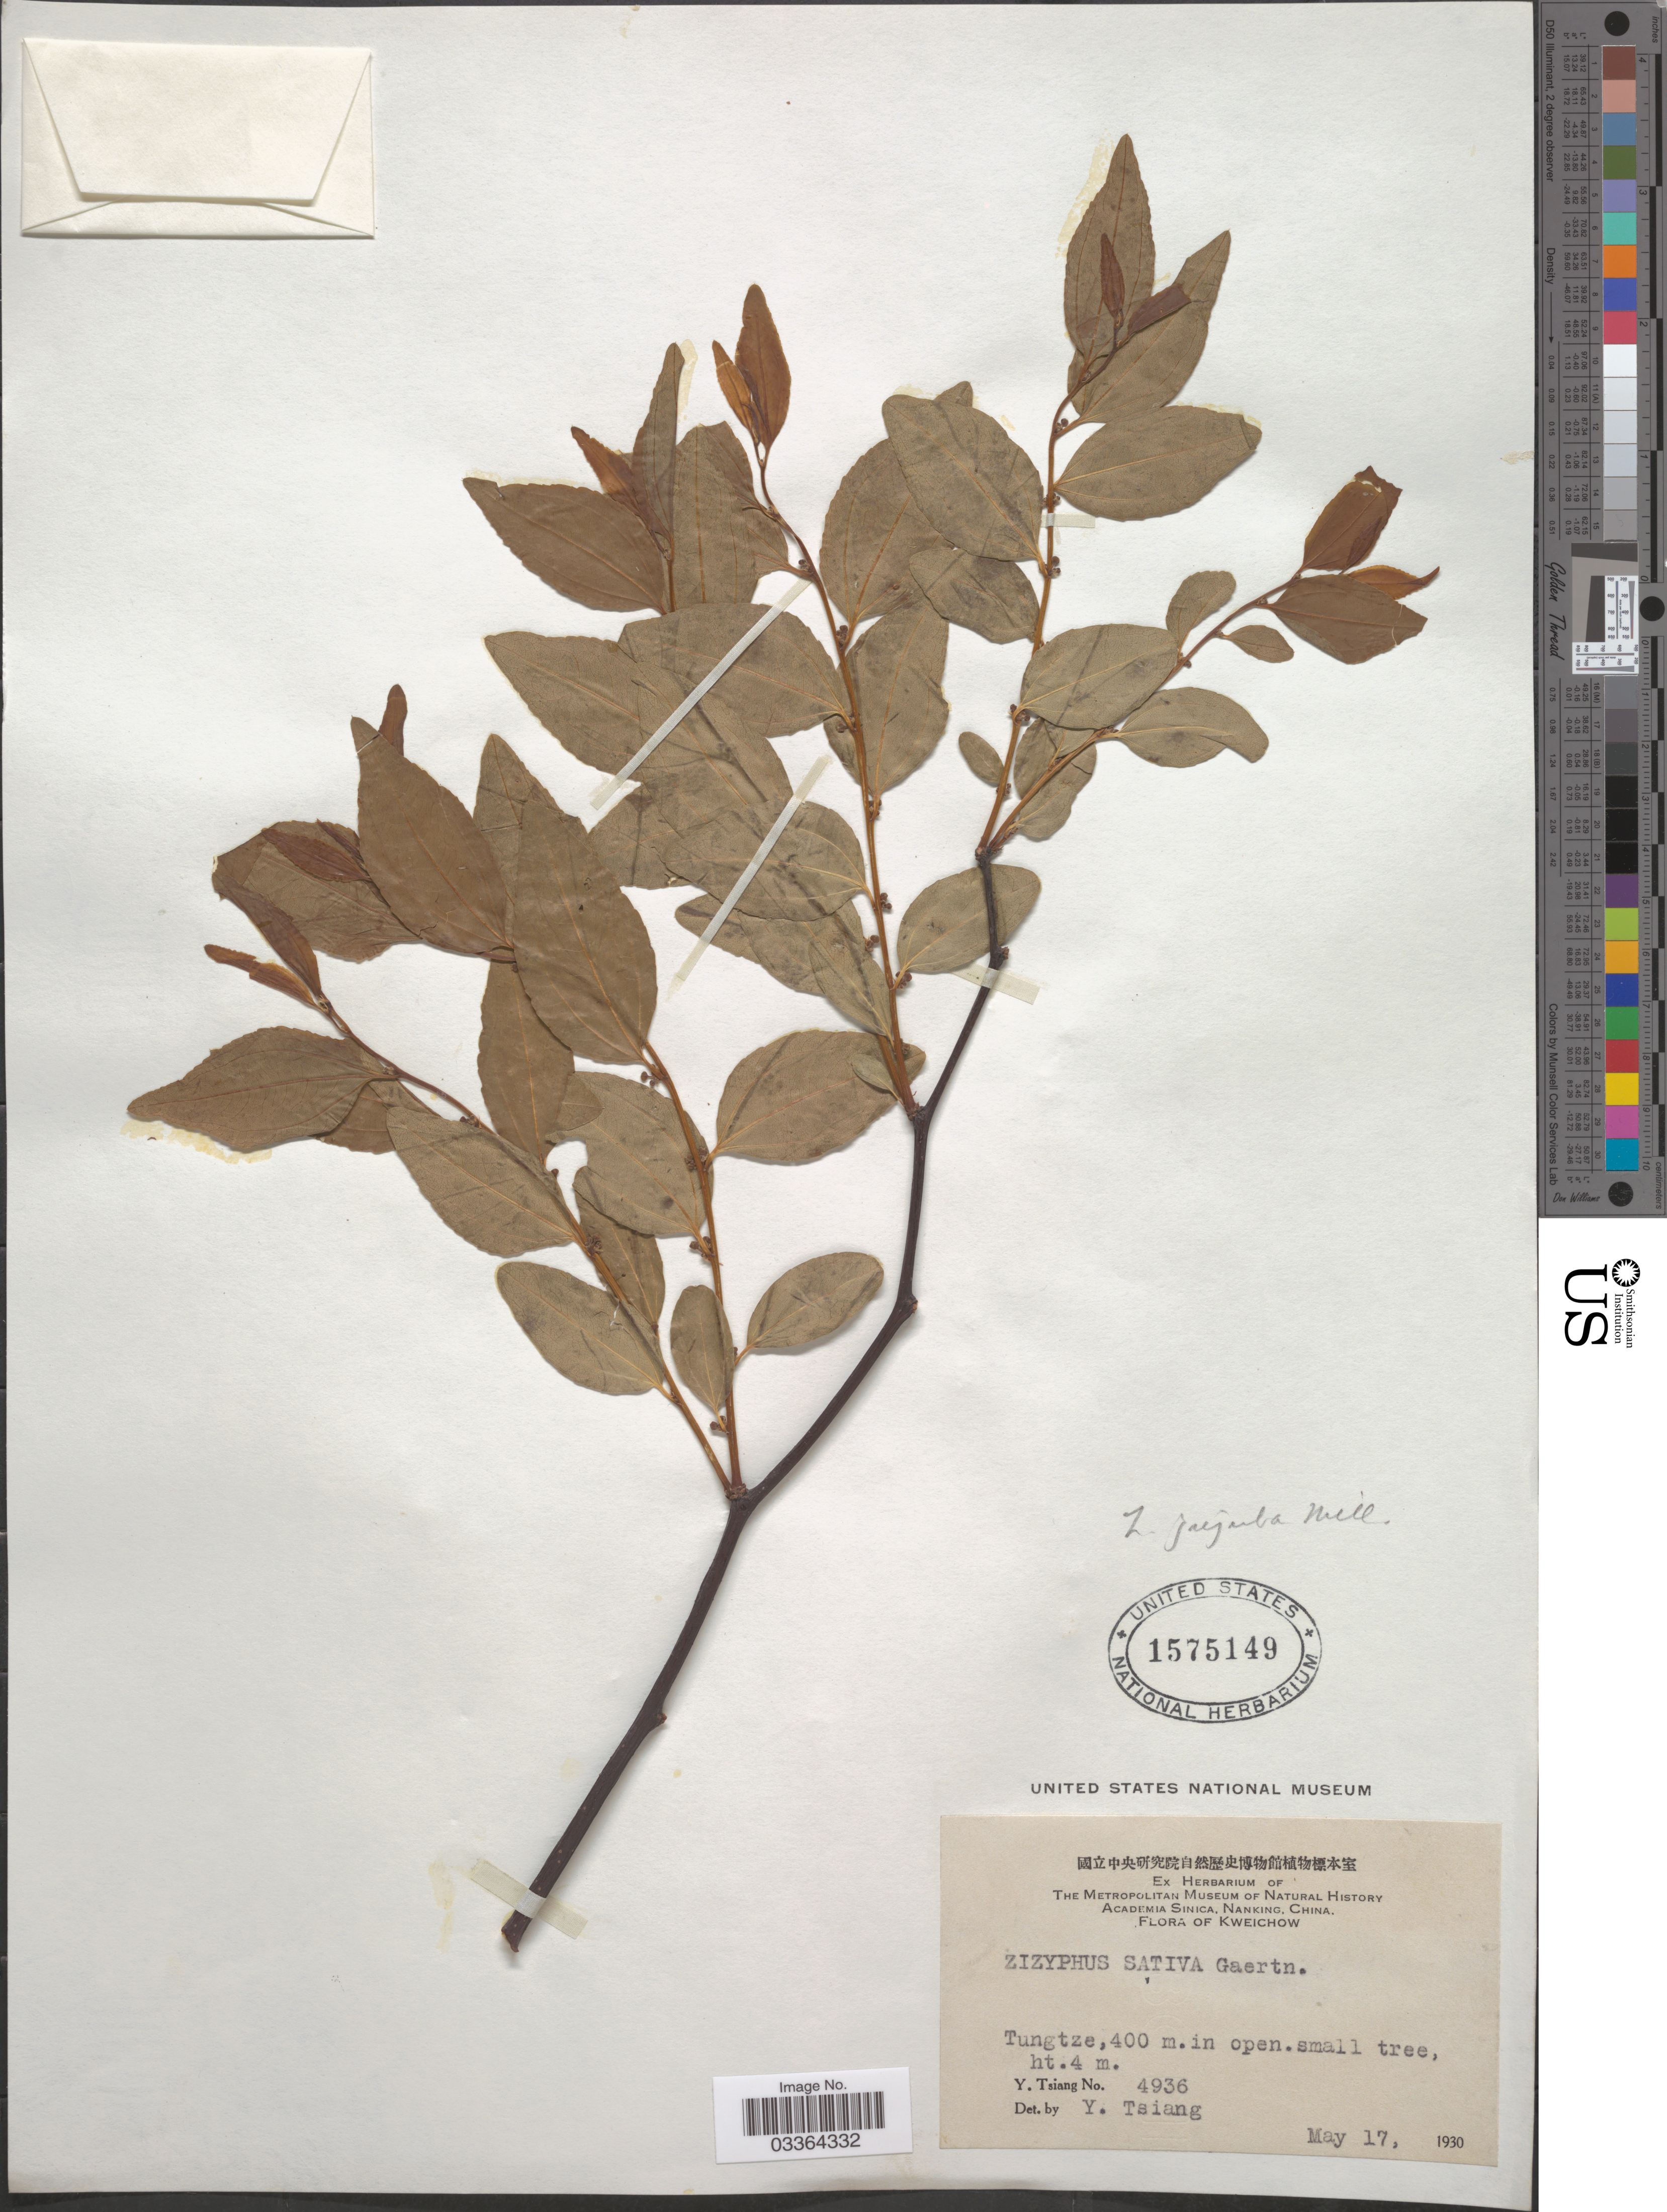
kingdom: Plantae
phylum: Tracheophyta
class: Magnoliopsida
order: Rosales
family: Rhamnaceae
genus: Ziziphus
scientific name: Ziziphus jujuba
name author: Mill.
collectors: Y. Tsiang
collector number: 4936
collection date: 1930-05-17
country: China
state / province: Guizhou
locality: Kweichow. Tungtze.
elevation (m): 400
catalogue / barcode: US 1575149